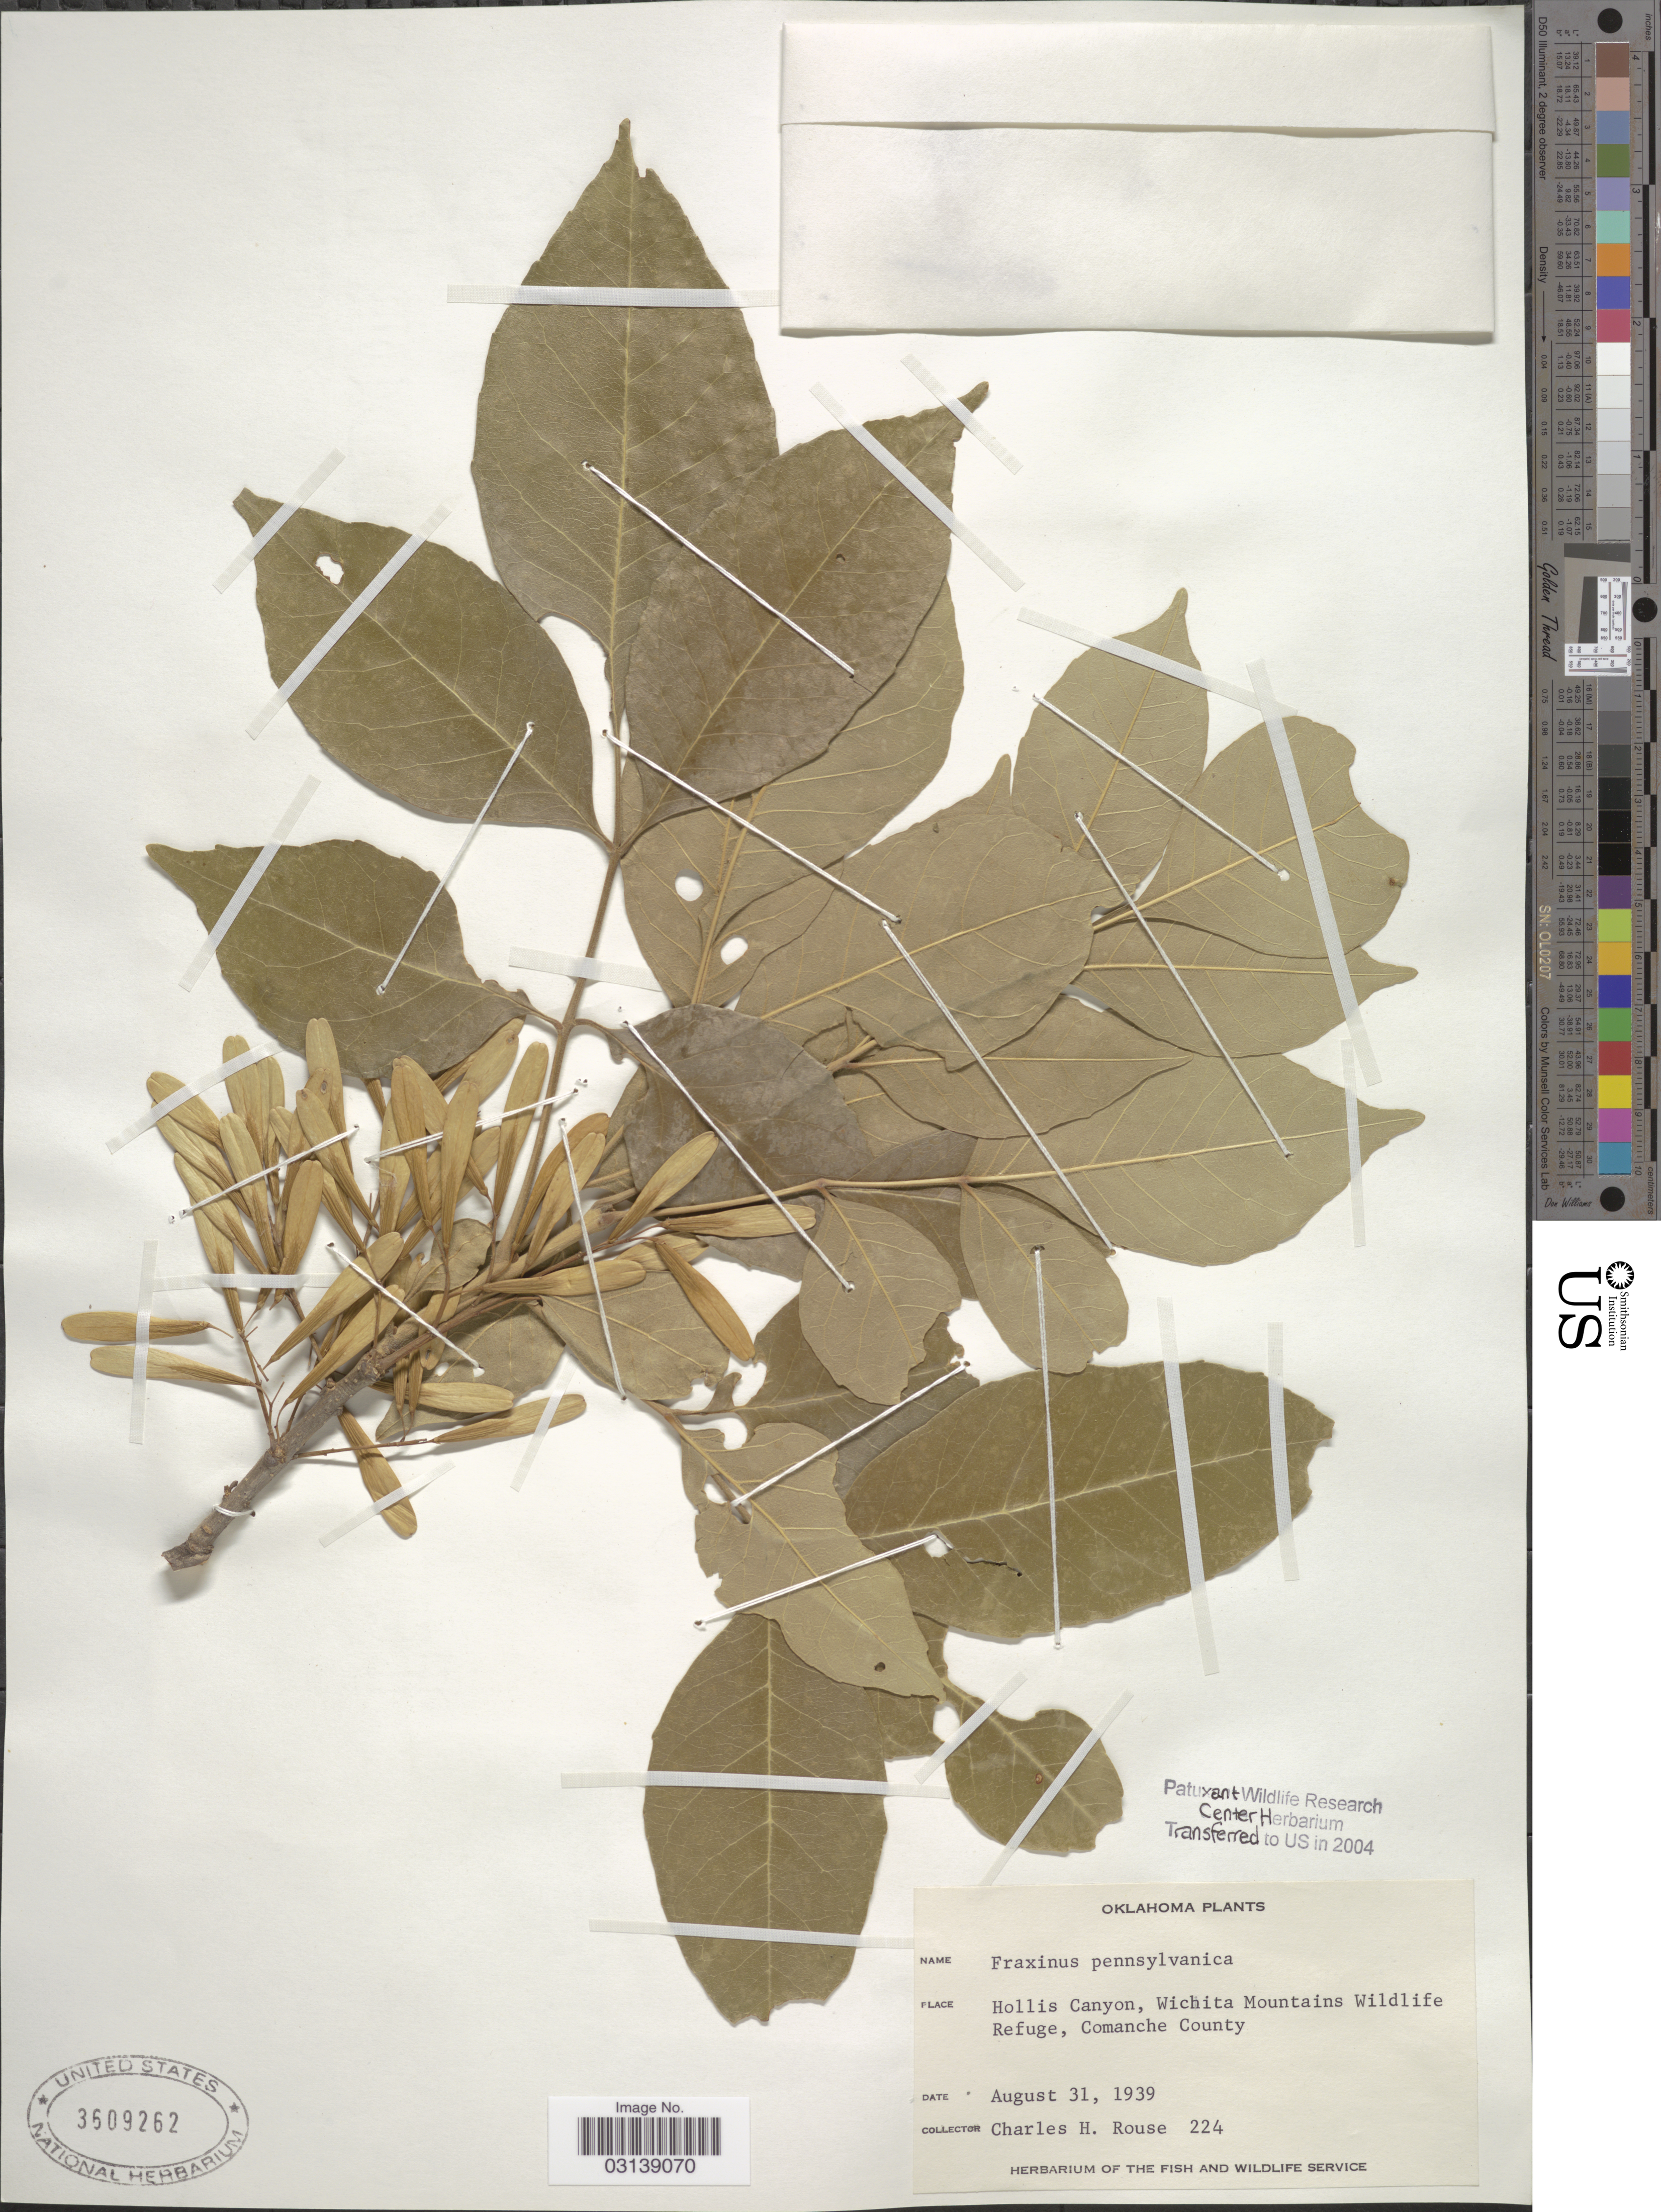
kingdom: Plantae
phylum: Tracheophyta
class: Magnoliopsida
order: Lamiales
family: Oleaceae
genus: Fraxinus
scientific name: Fraxinus pennsylvanica var. pubescens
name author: (Lam.) Lingelsh.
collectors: C. Rouse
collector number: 224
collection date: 1939-08-31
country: United States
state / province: Oklahoma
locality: Hollis Canyon, Wichita Mountains Wildlife Refuge, Comanche County.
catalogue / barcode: US 3609262